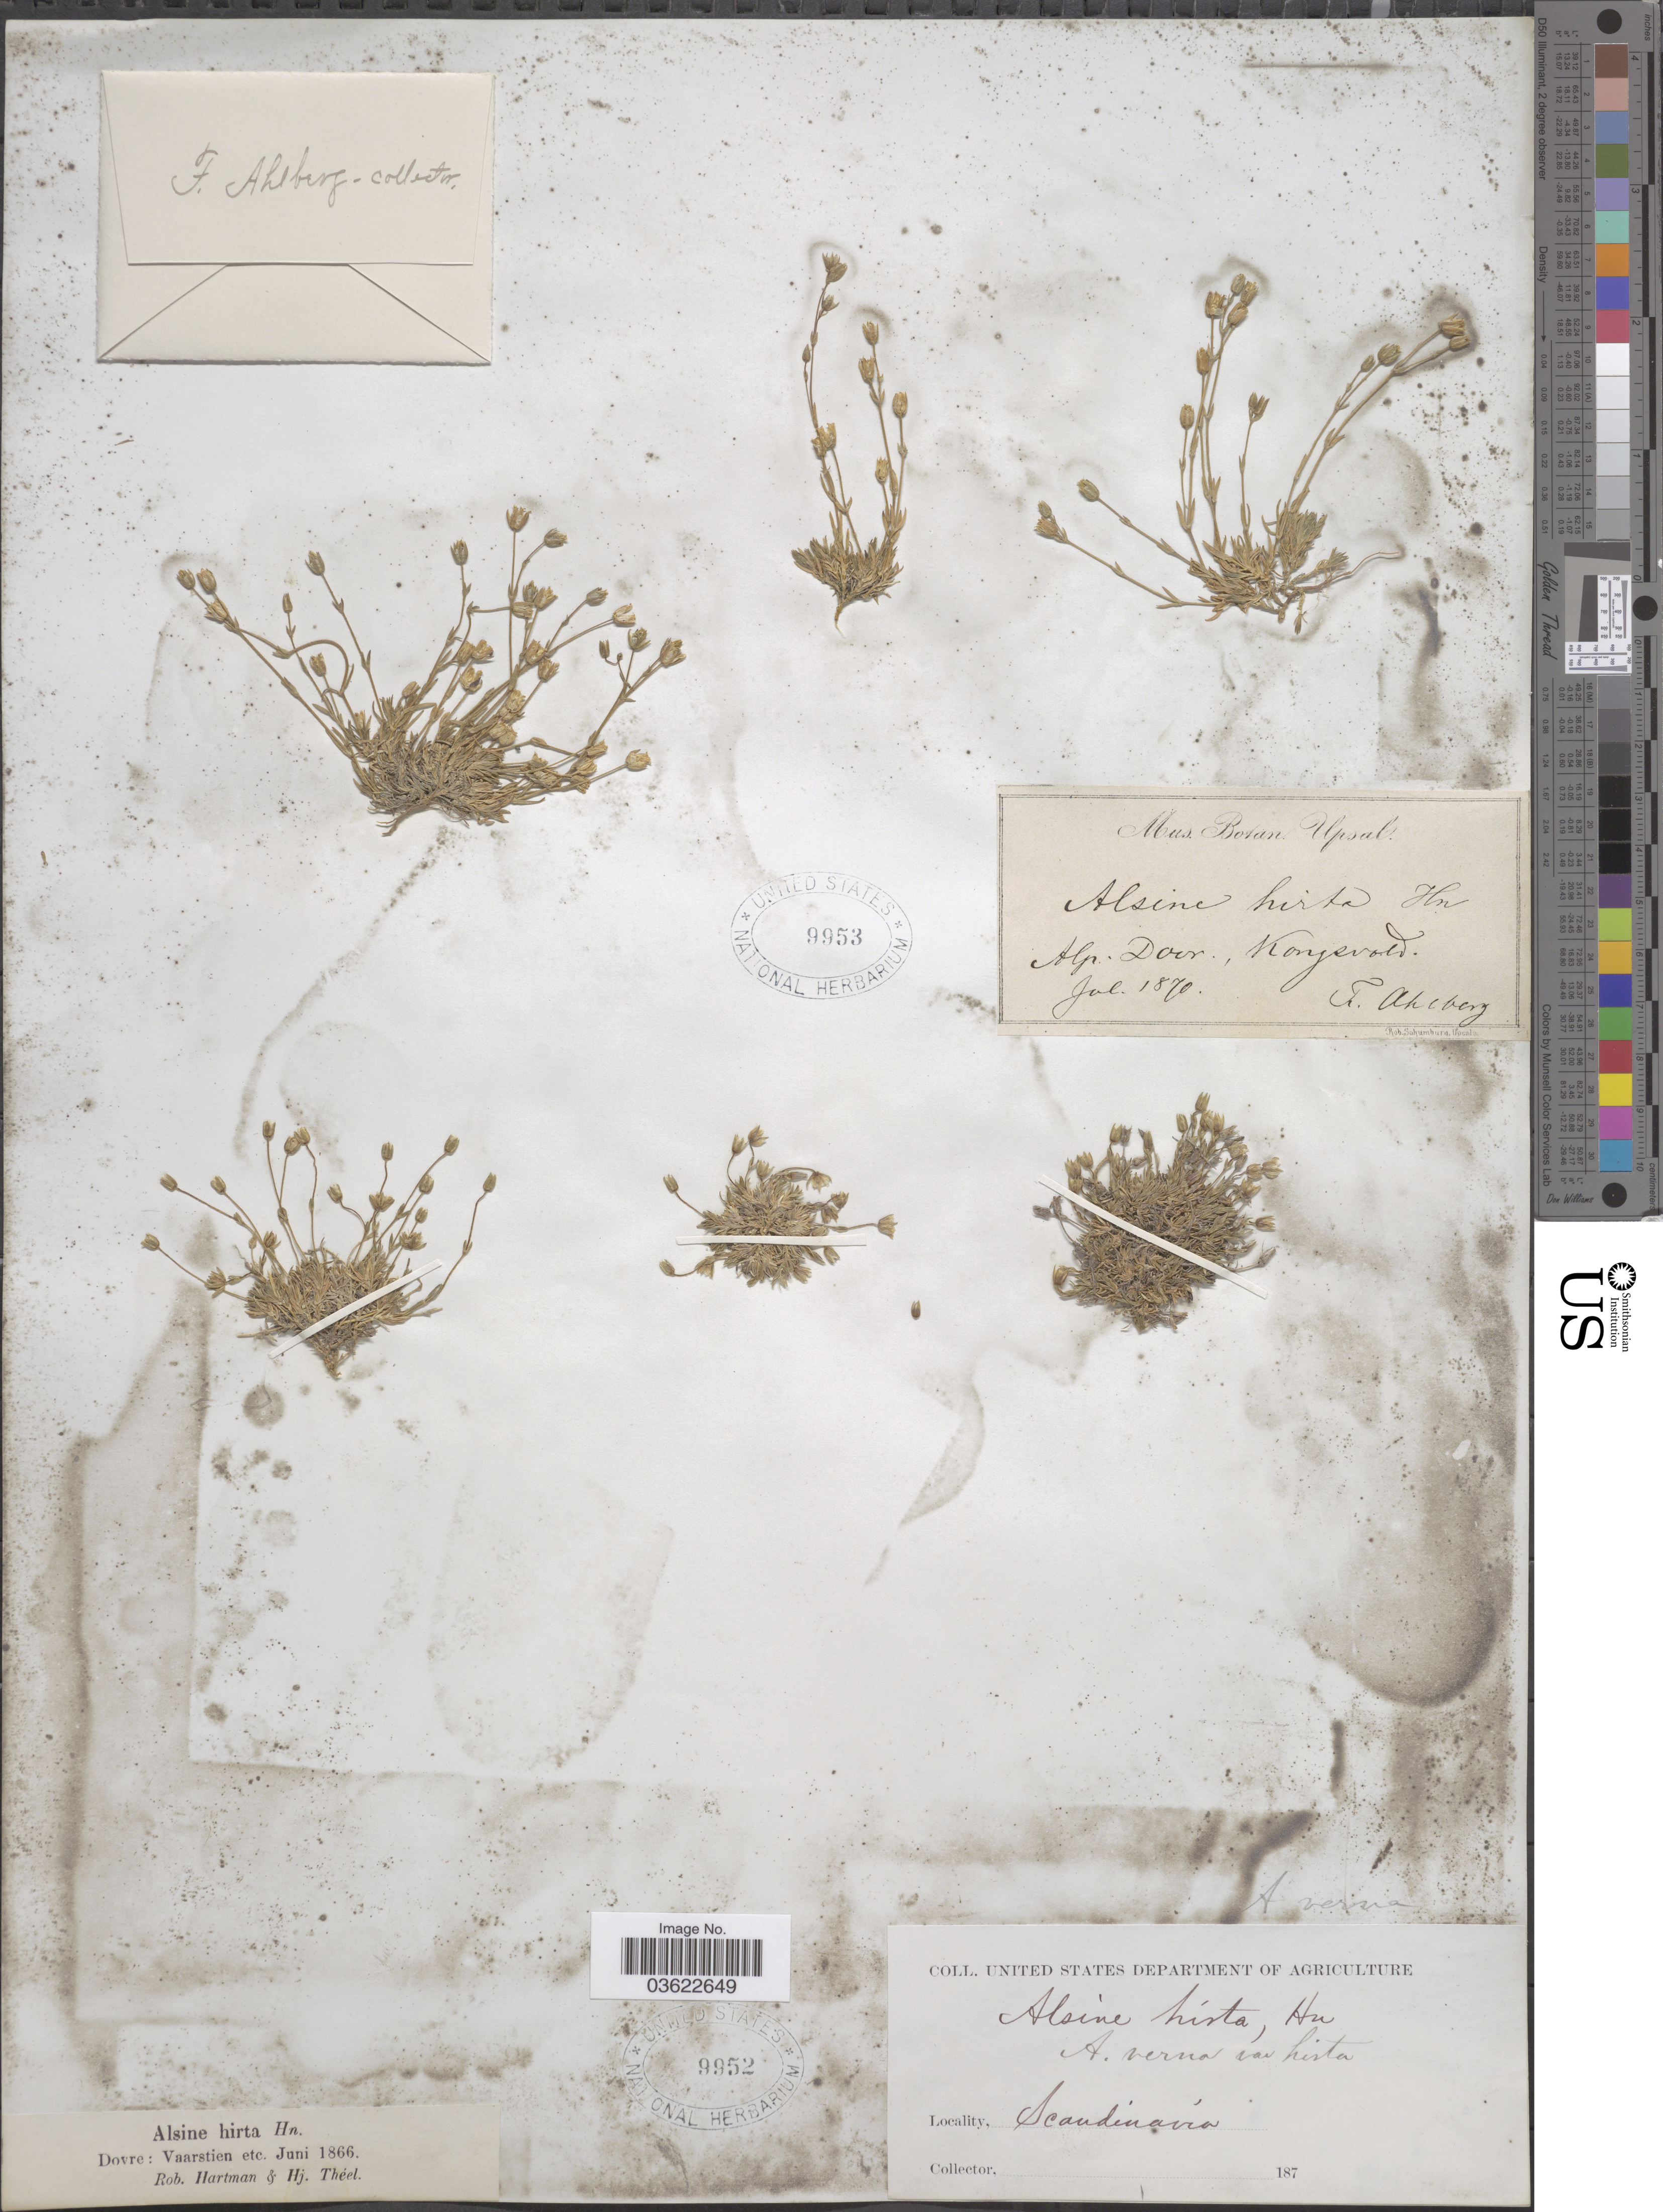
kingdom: Plantae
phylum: Tracheophyta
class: Magnoliopsida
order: Caryophyllales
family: Caryophyllaceae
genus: Arenaria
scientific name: Arenaria verna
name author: L.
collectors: R. W. Hartman & H. Théel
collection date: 1866-06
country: Norway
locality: Scandinavia. Dovre: Vaarstien etc.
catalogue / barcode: US 9952-2